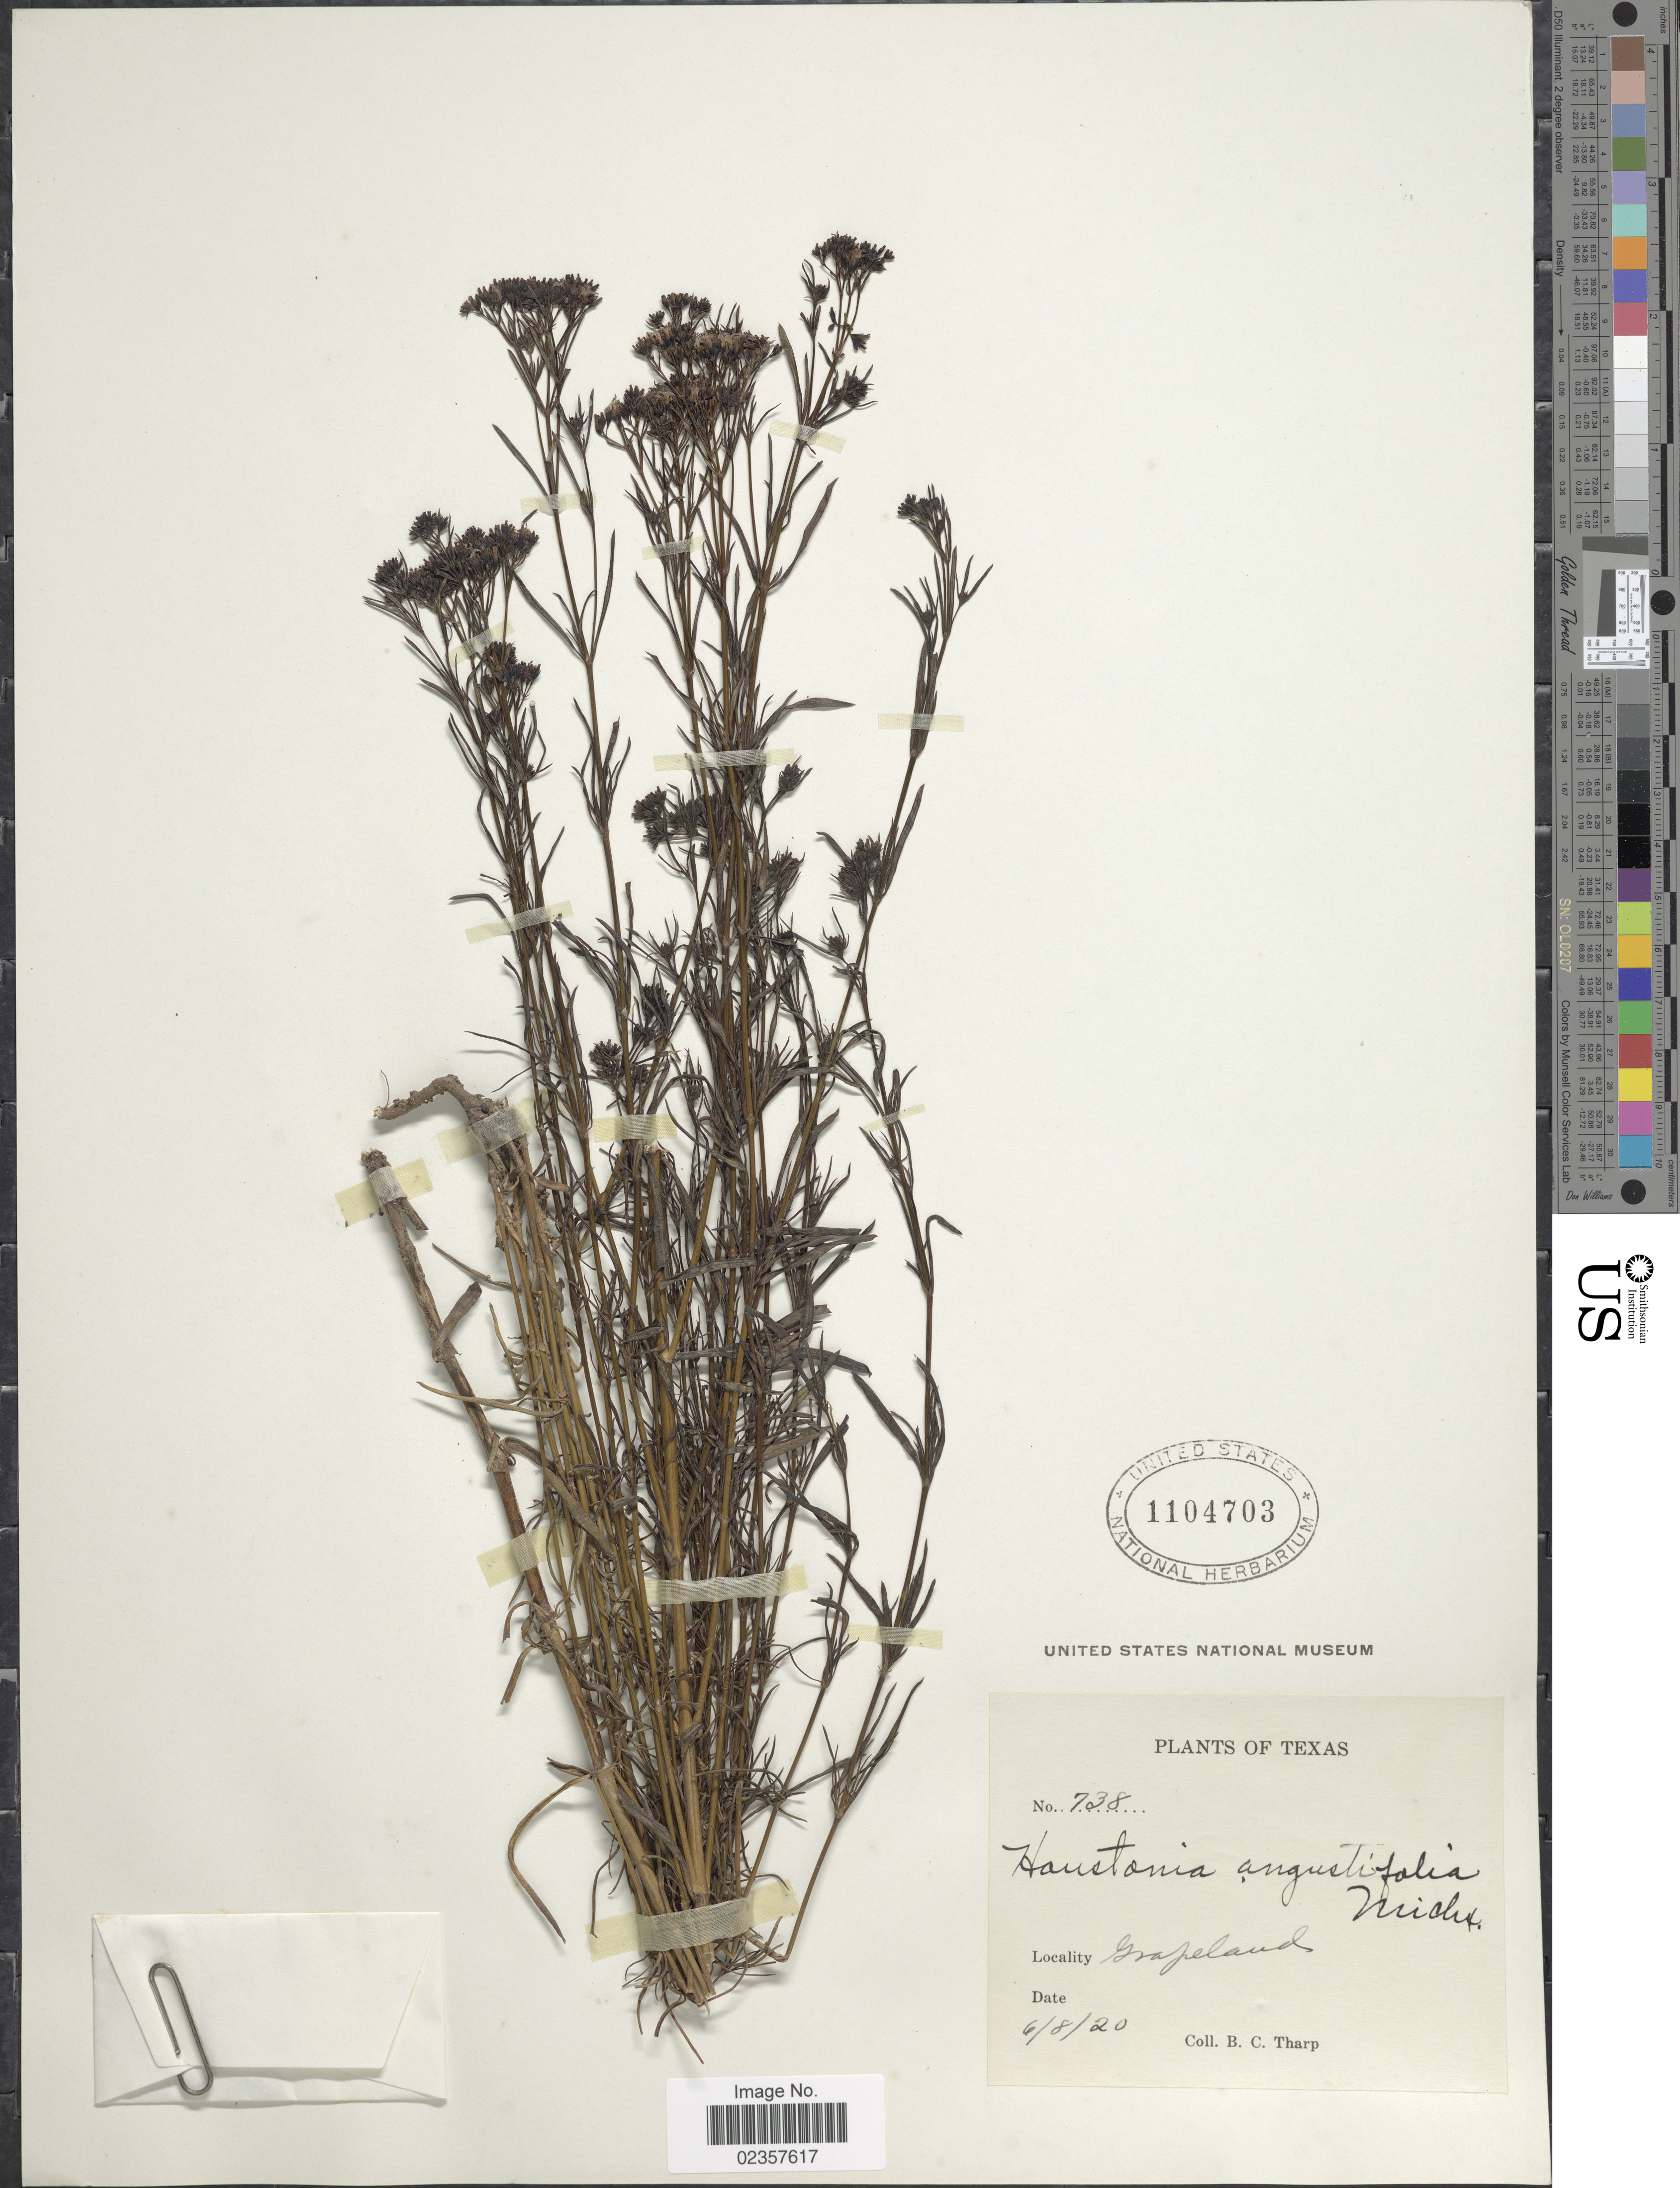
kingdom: Plantae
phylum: Tracheophyta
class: Magnoliopsida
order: Gentianales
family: Rubiaceae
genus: Houstonia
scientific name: Houstonia nigricans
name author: (Lam.) Fernald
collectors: B. C. Tharp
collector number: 738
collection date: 1920-06-08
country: United States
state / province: Texas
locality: Grapeland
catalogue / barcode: US 1104703